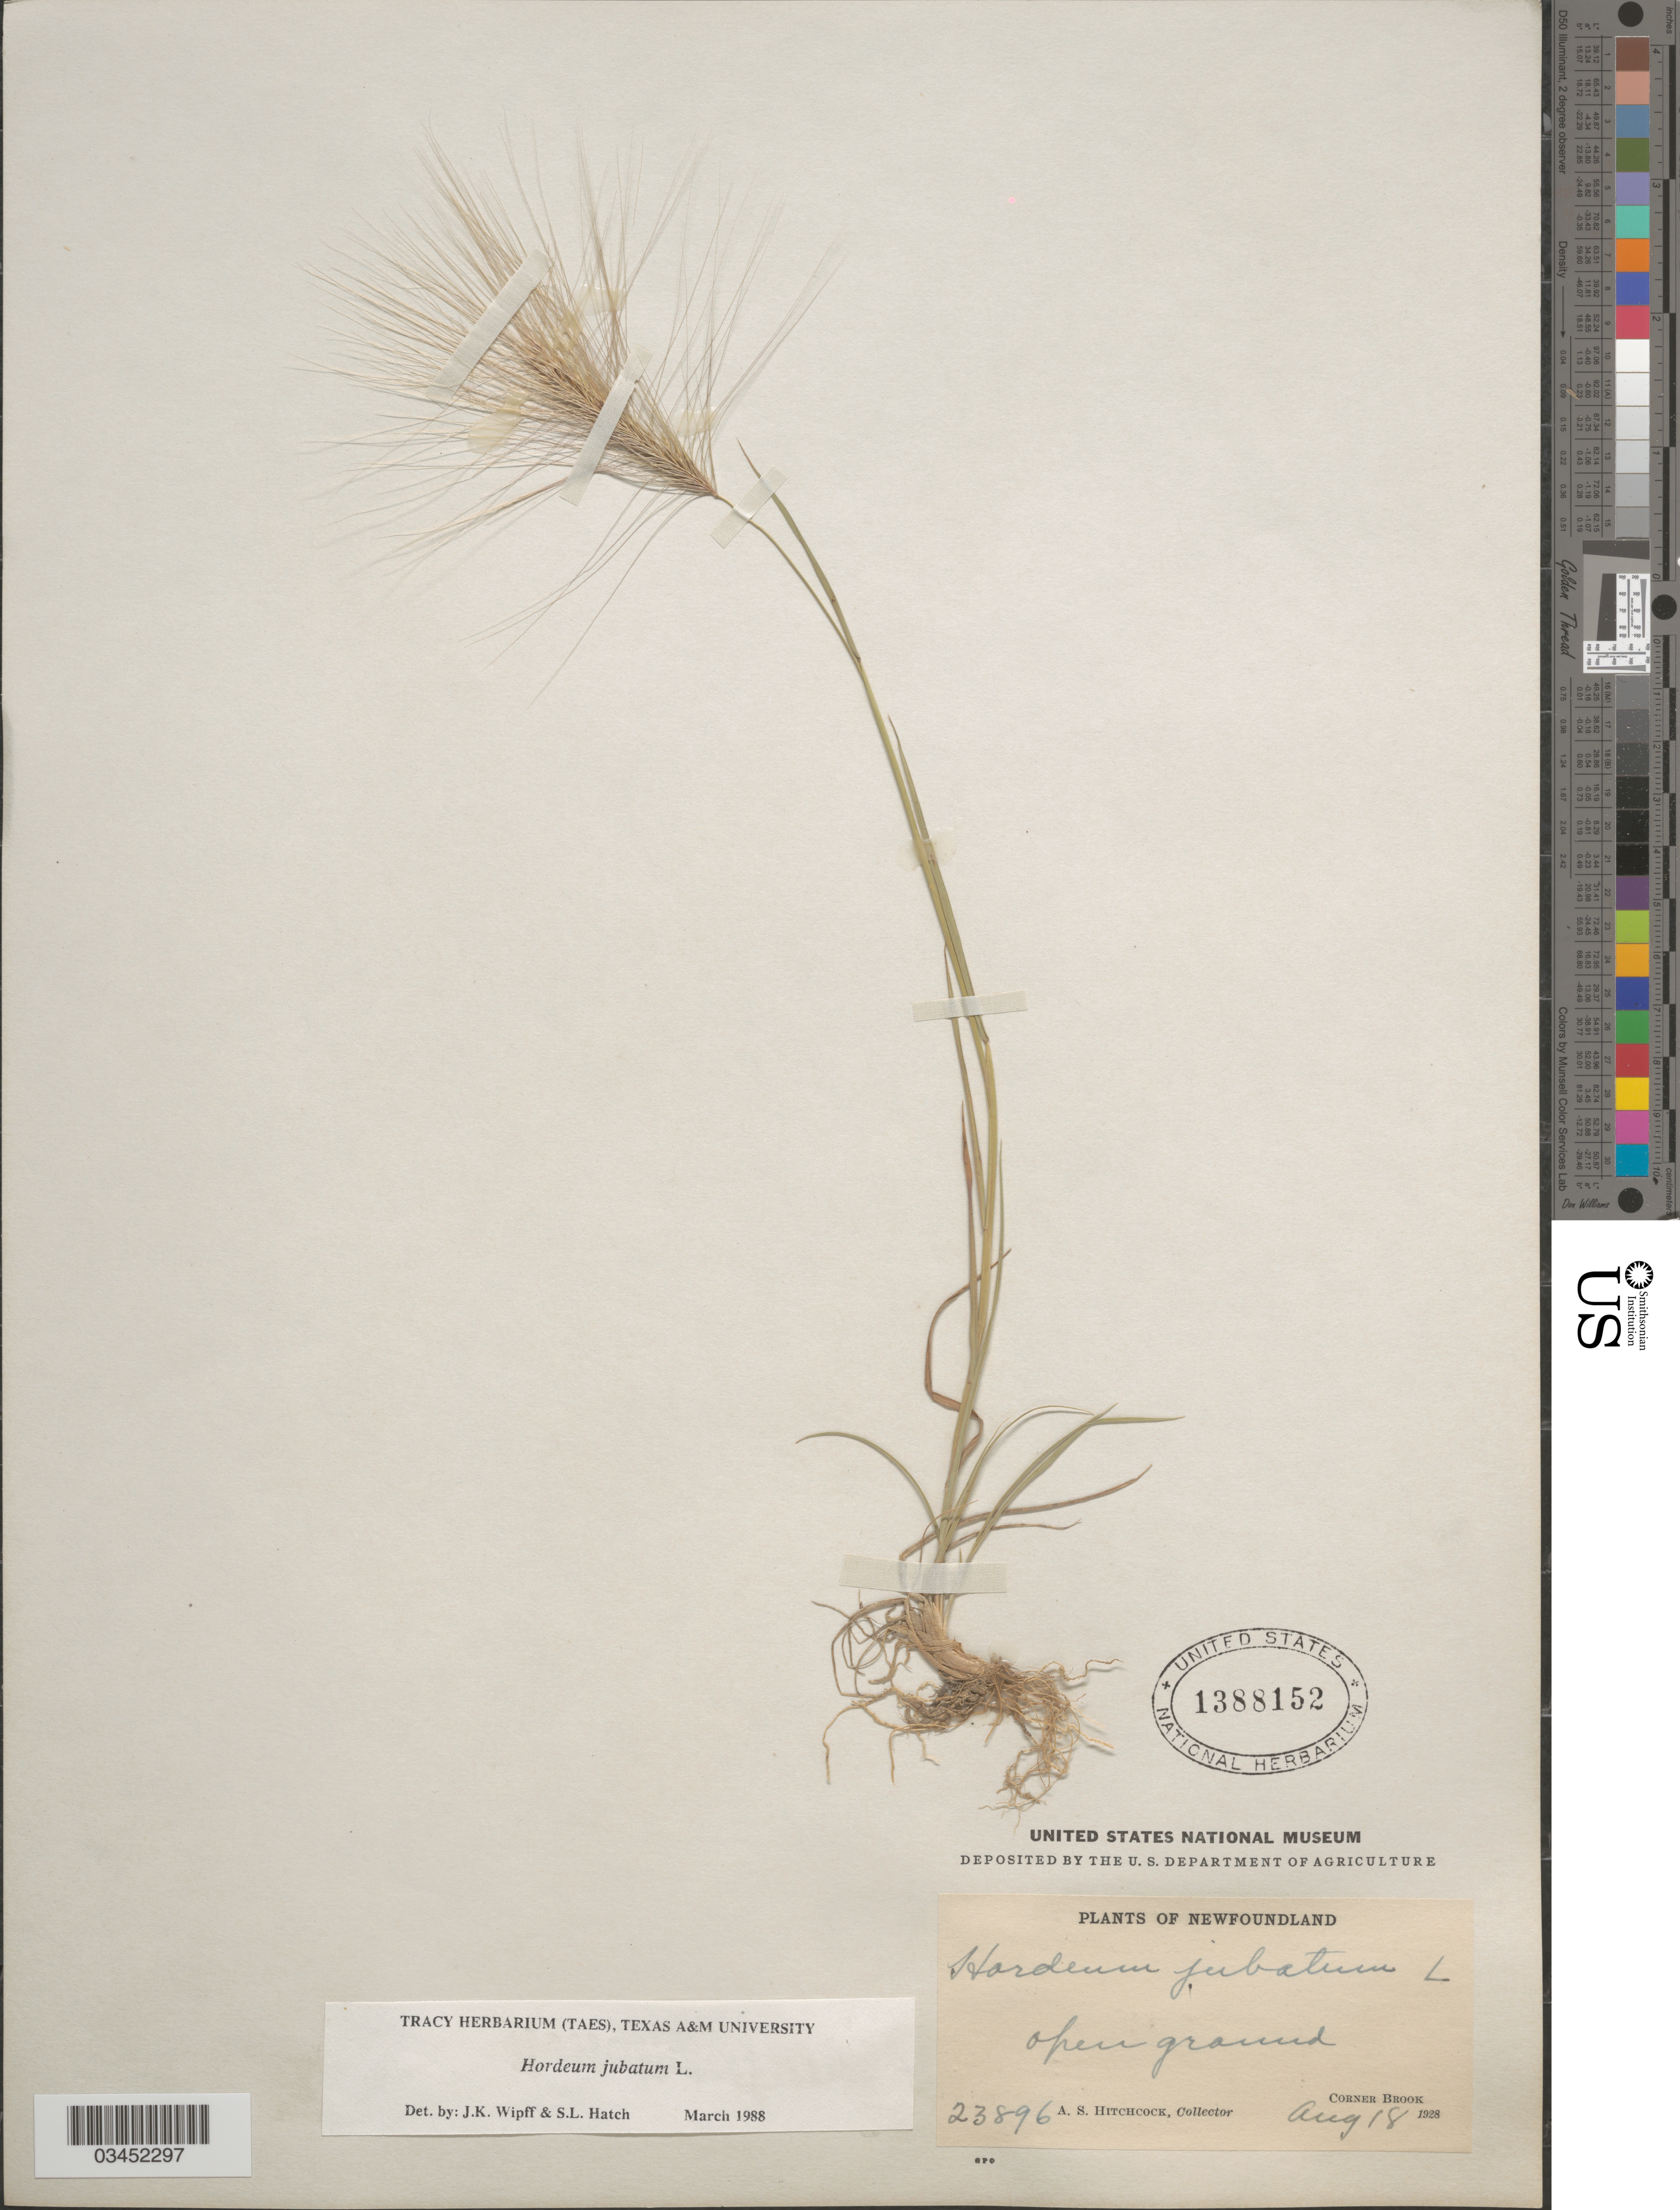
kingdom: Plantae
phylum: Tracheophyta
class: Liliopsida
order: Poales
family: Poaceae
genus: Hordeum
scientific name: Hordeum jubatum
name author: L.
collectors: A. S. Hitchcock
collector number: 23896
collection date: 1928-08-18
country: Canada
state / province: Newfoundland and Labrador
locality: Open ground. Corner Brook.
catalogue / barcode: US 1388152